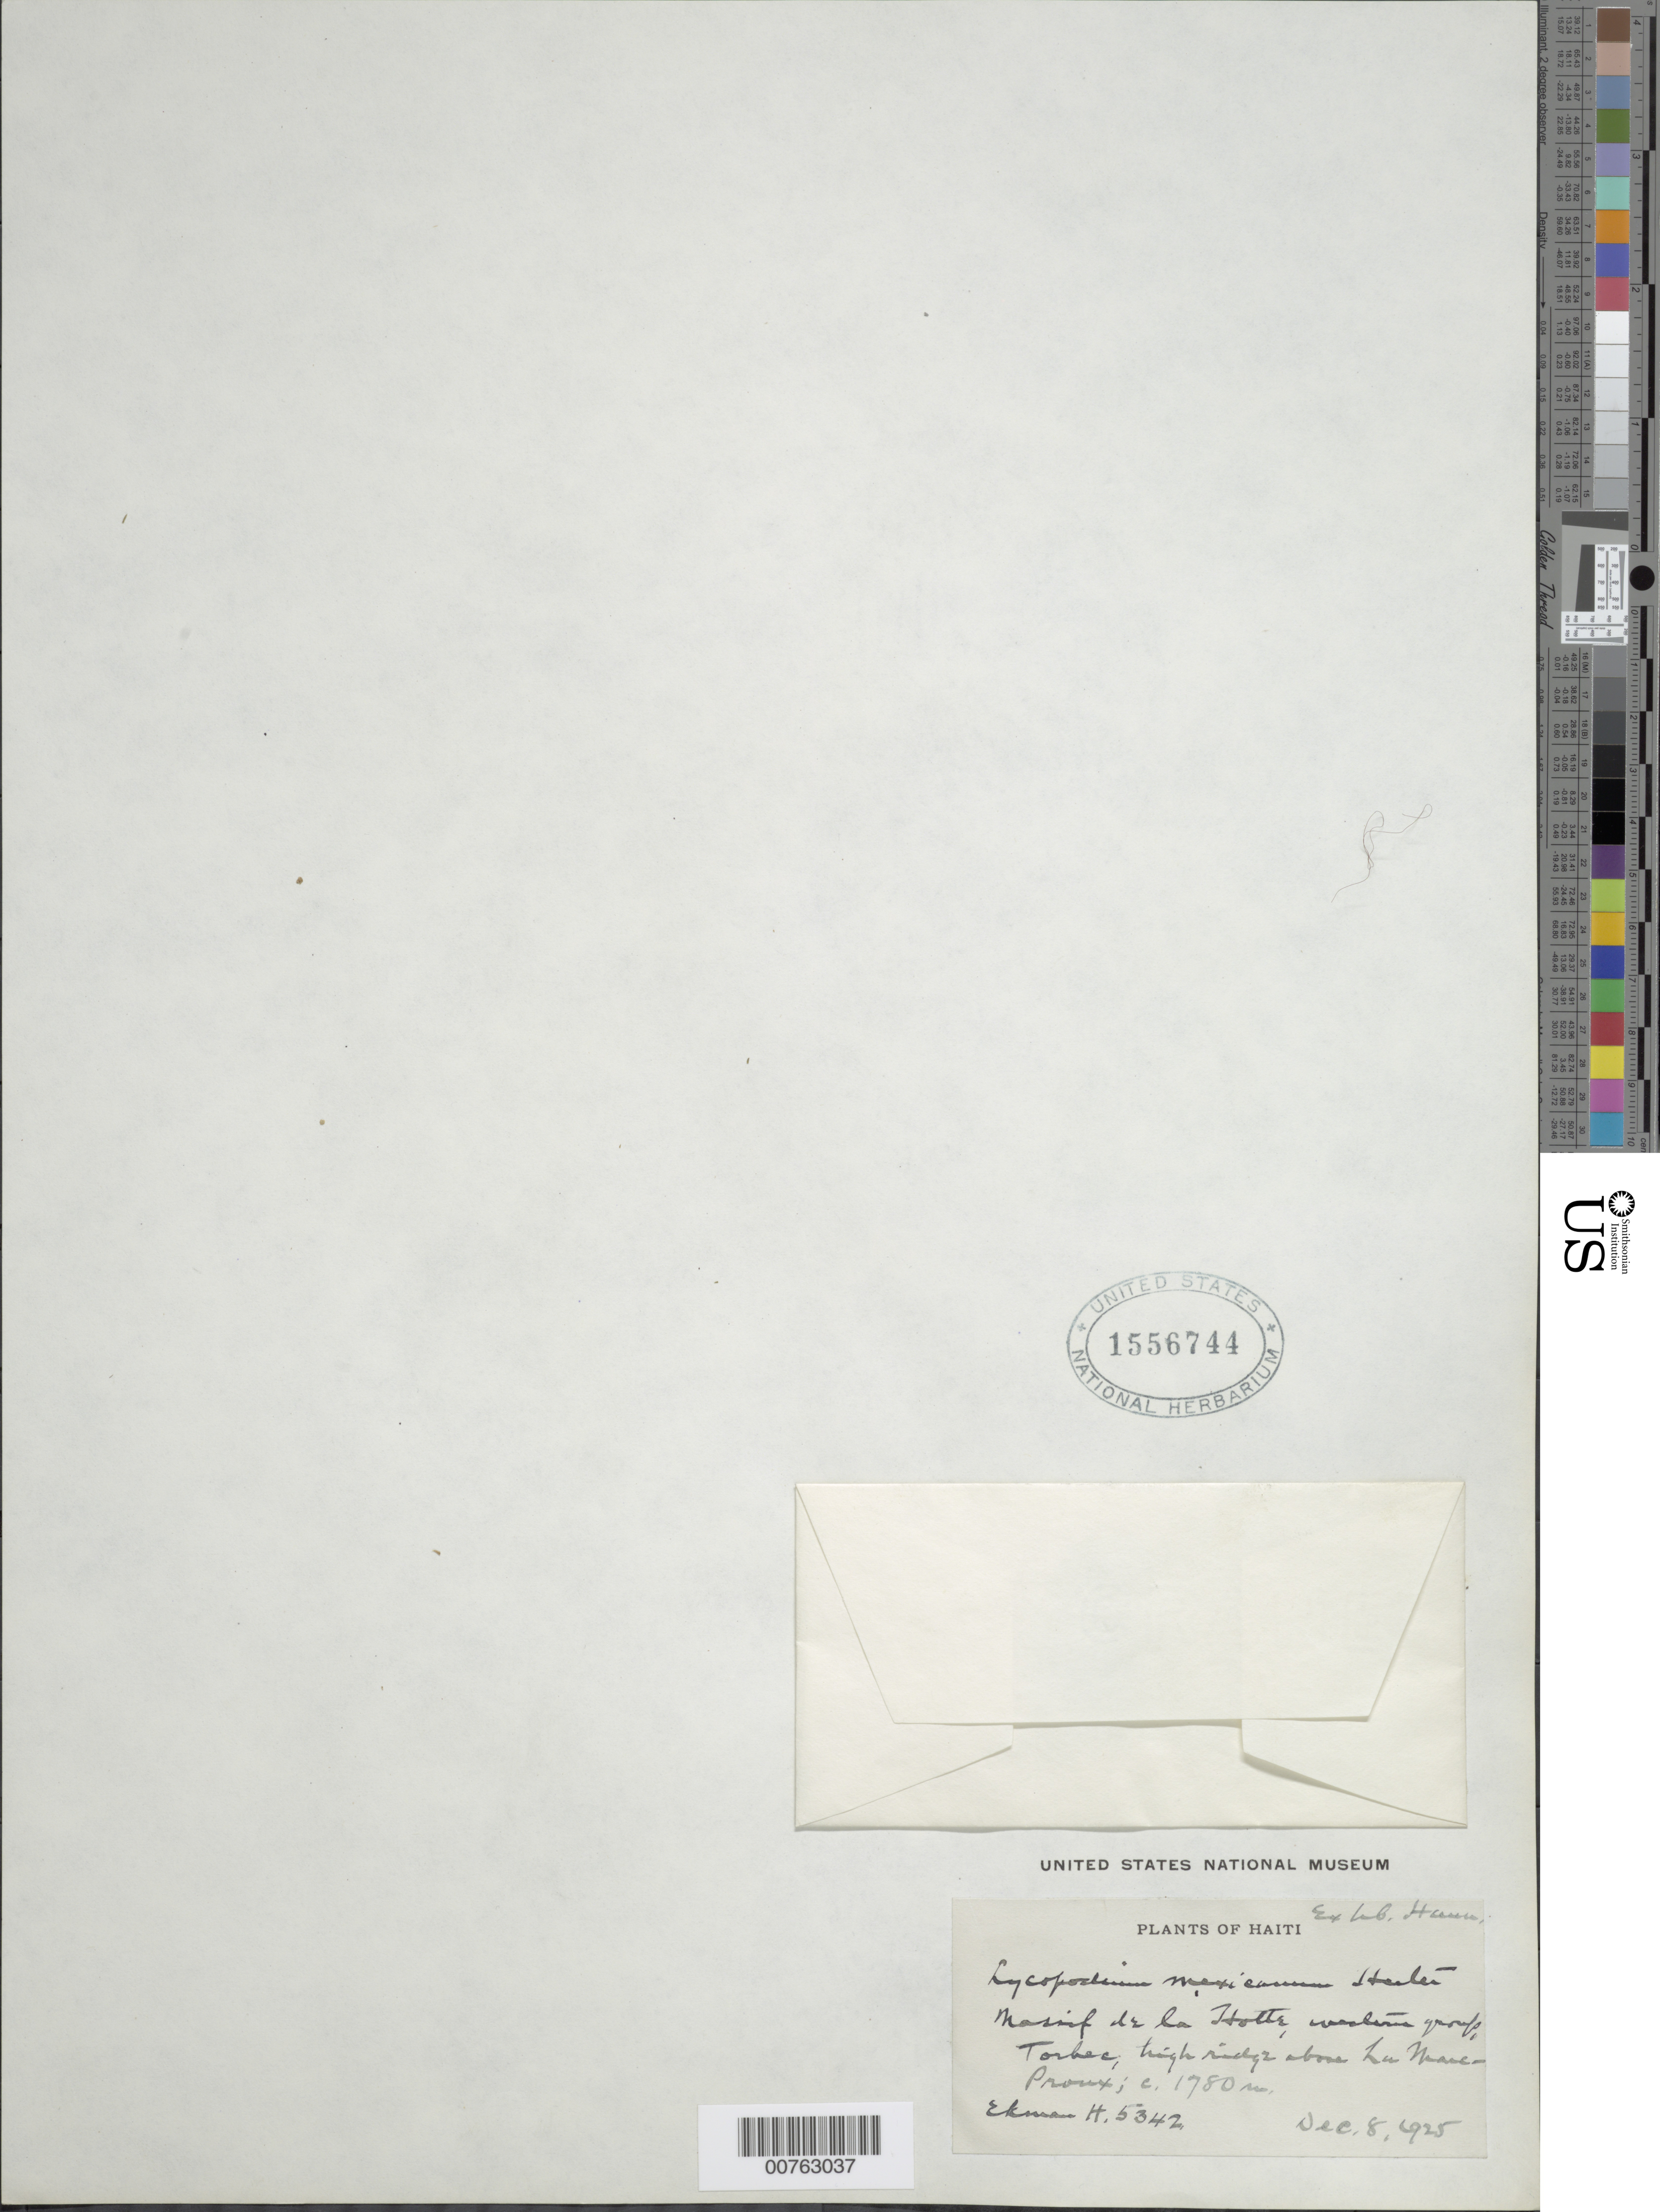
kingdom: Plantae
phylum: Tracheophyta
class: Lycopodiopsida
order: Lycopodiales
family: Lycopodiaceae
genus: Phlegmariurus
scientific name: Phlegmariurus linifolius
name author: (L.) B. Øllg.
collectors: E. L. Ekman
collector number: H 5347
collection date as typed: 08 Dec 1925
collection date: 1925-12-08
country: Haiti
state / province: Sud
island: Hispaniola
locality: Massif de la Hotte, western group, Torbec, high ridge above La -- Proux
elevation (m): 1780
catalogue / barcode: US 1556744